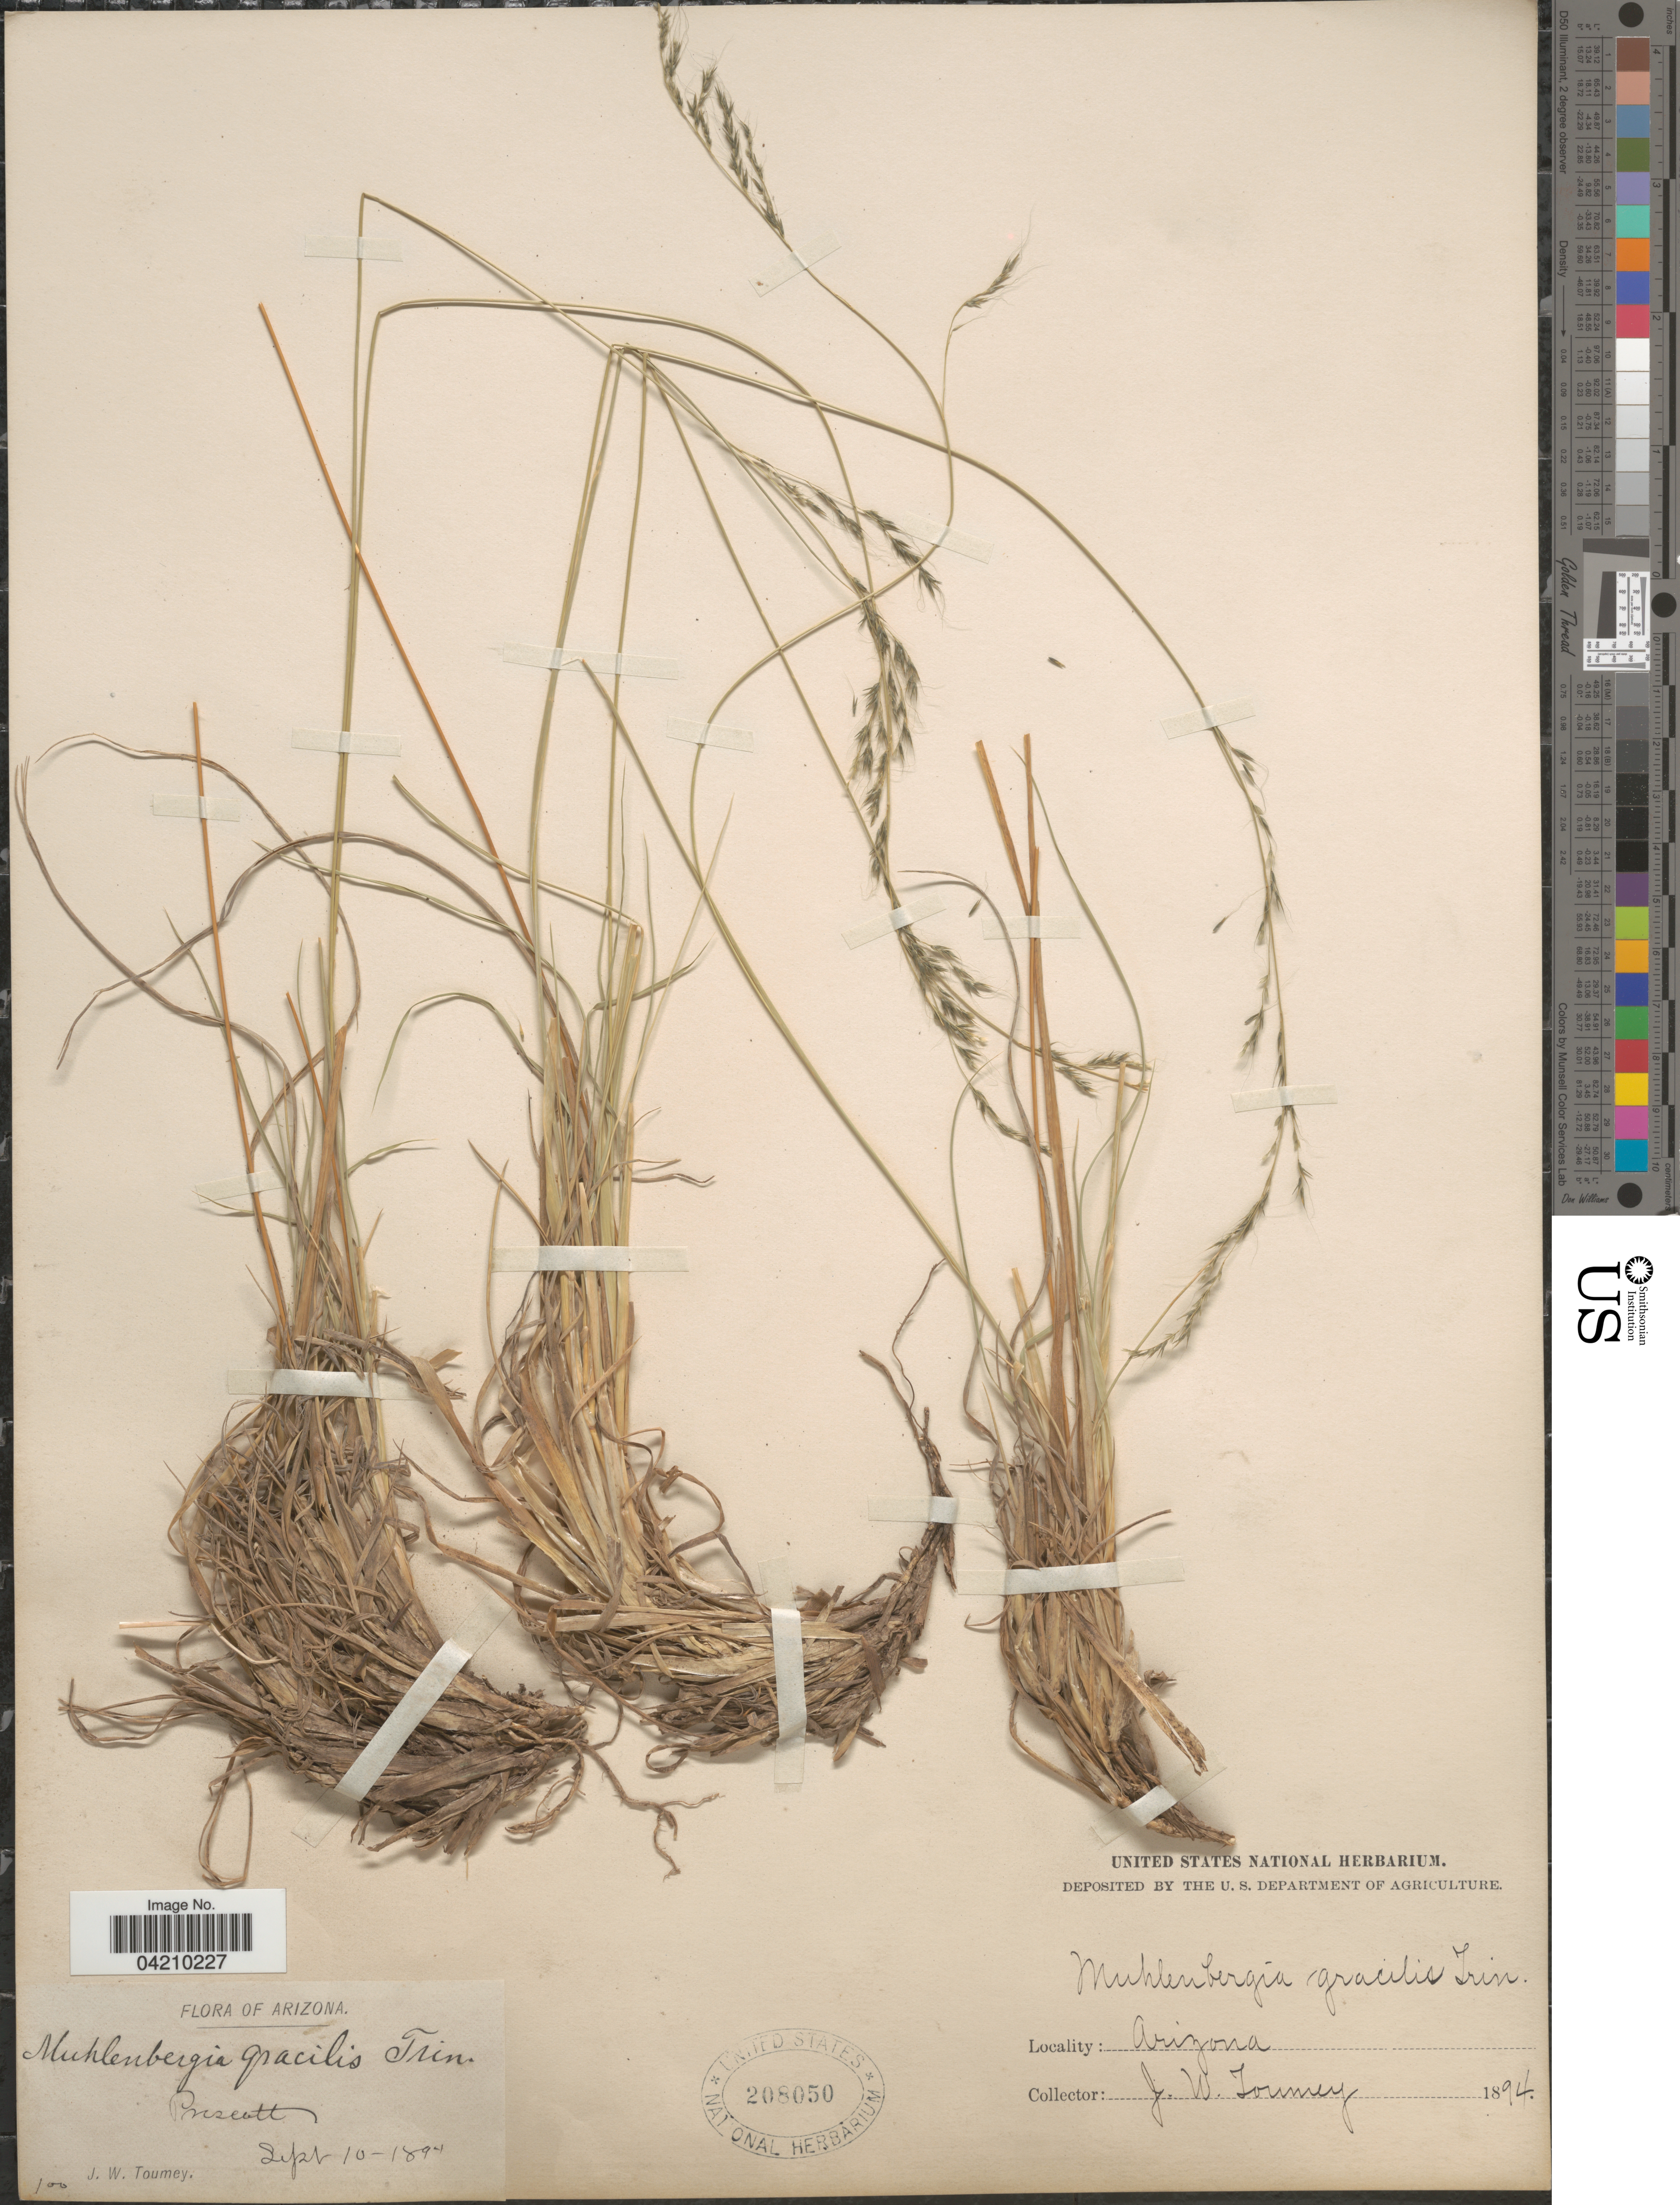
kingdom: Plantae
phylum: Tracheophyta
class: Liliopsida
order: Poales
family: Poaceae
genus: Muhlenbergia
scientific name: Muhlenbergia montana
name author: (Nutt.) Hitchc.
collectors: J. W. Toumey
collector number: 100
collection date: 1894-09-10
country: United States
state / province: Arizona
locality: Prescott.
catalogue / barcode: US 208050